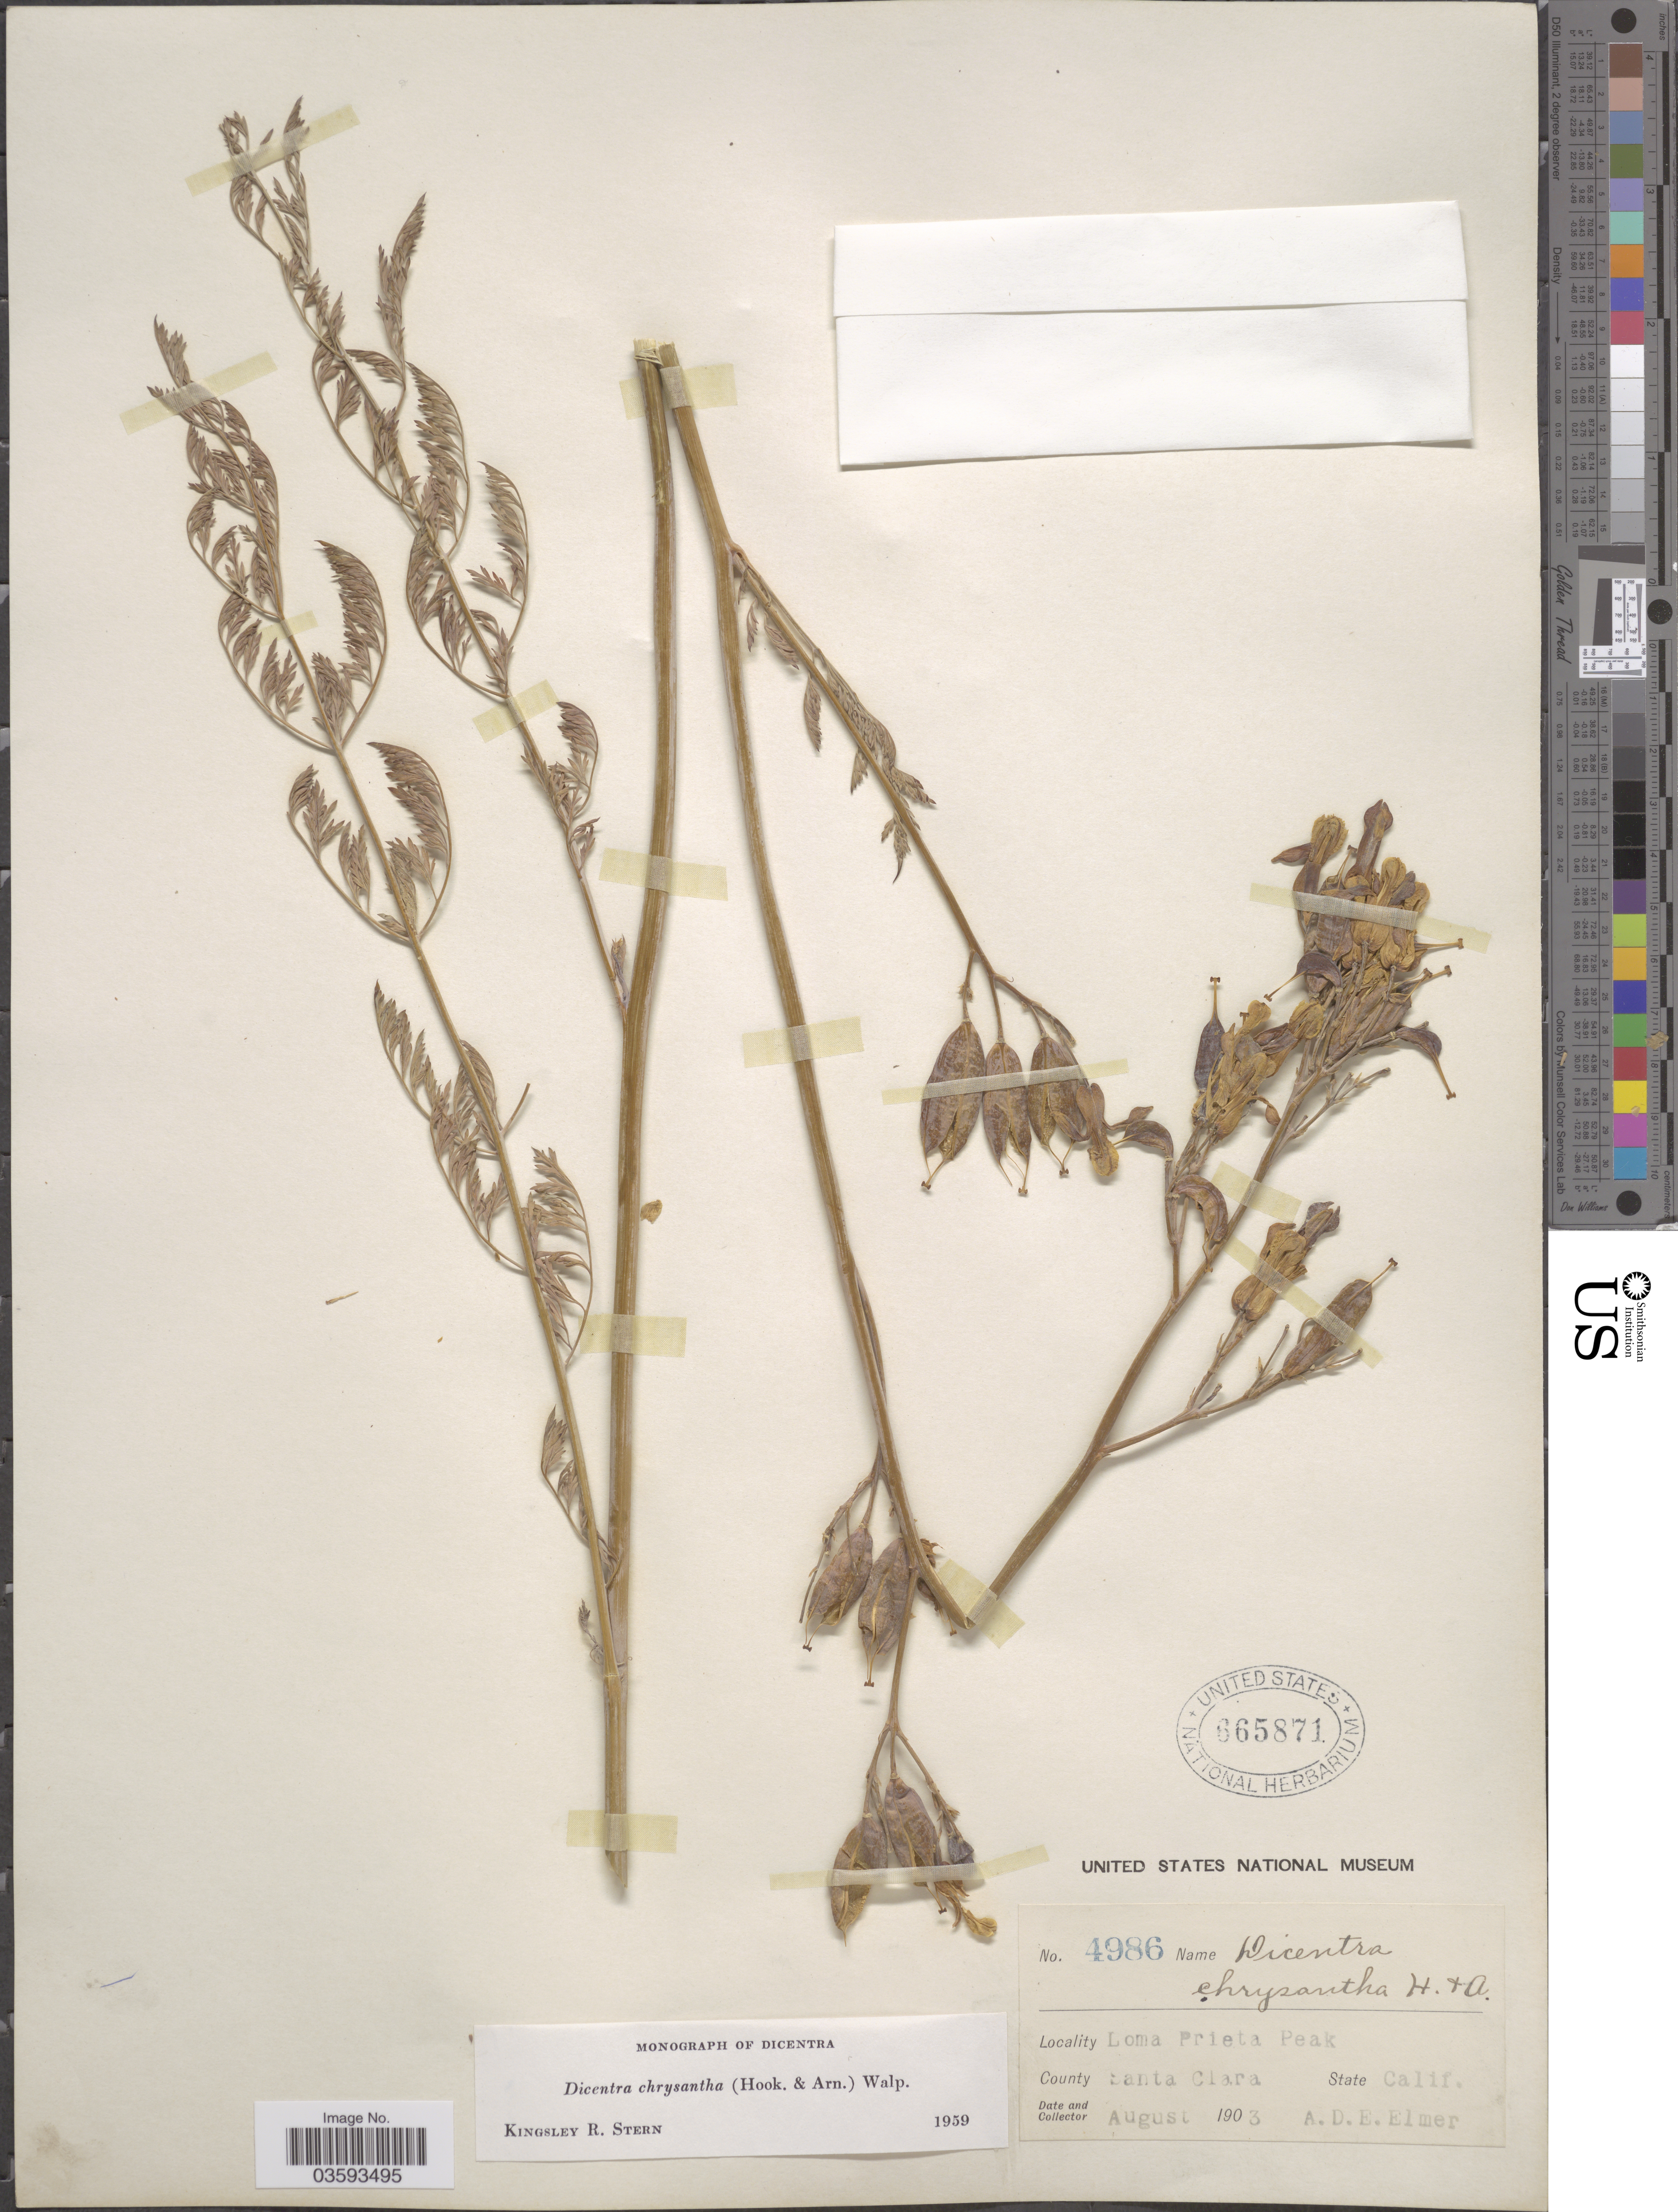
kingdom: Plantae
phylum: Tracheophyta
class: Magnoliopsida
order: Ranunculales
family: Papaveraceae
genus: Ehrendorferia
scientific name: Ehrendorferia chrysantha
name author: (Hook. & Arn.) Rylander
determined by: Strong, M. T., (US), Smithsonian Institution - National Museum of Natural History (UNITED STATES)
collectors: A. D. E. Elmer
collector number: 4986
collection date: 1903-08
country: United States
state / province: California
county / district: Santa Clara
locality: Loma Prieta Peak. County Santa Clara.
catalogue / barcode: US 665871